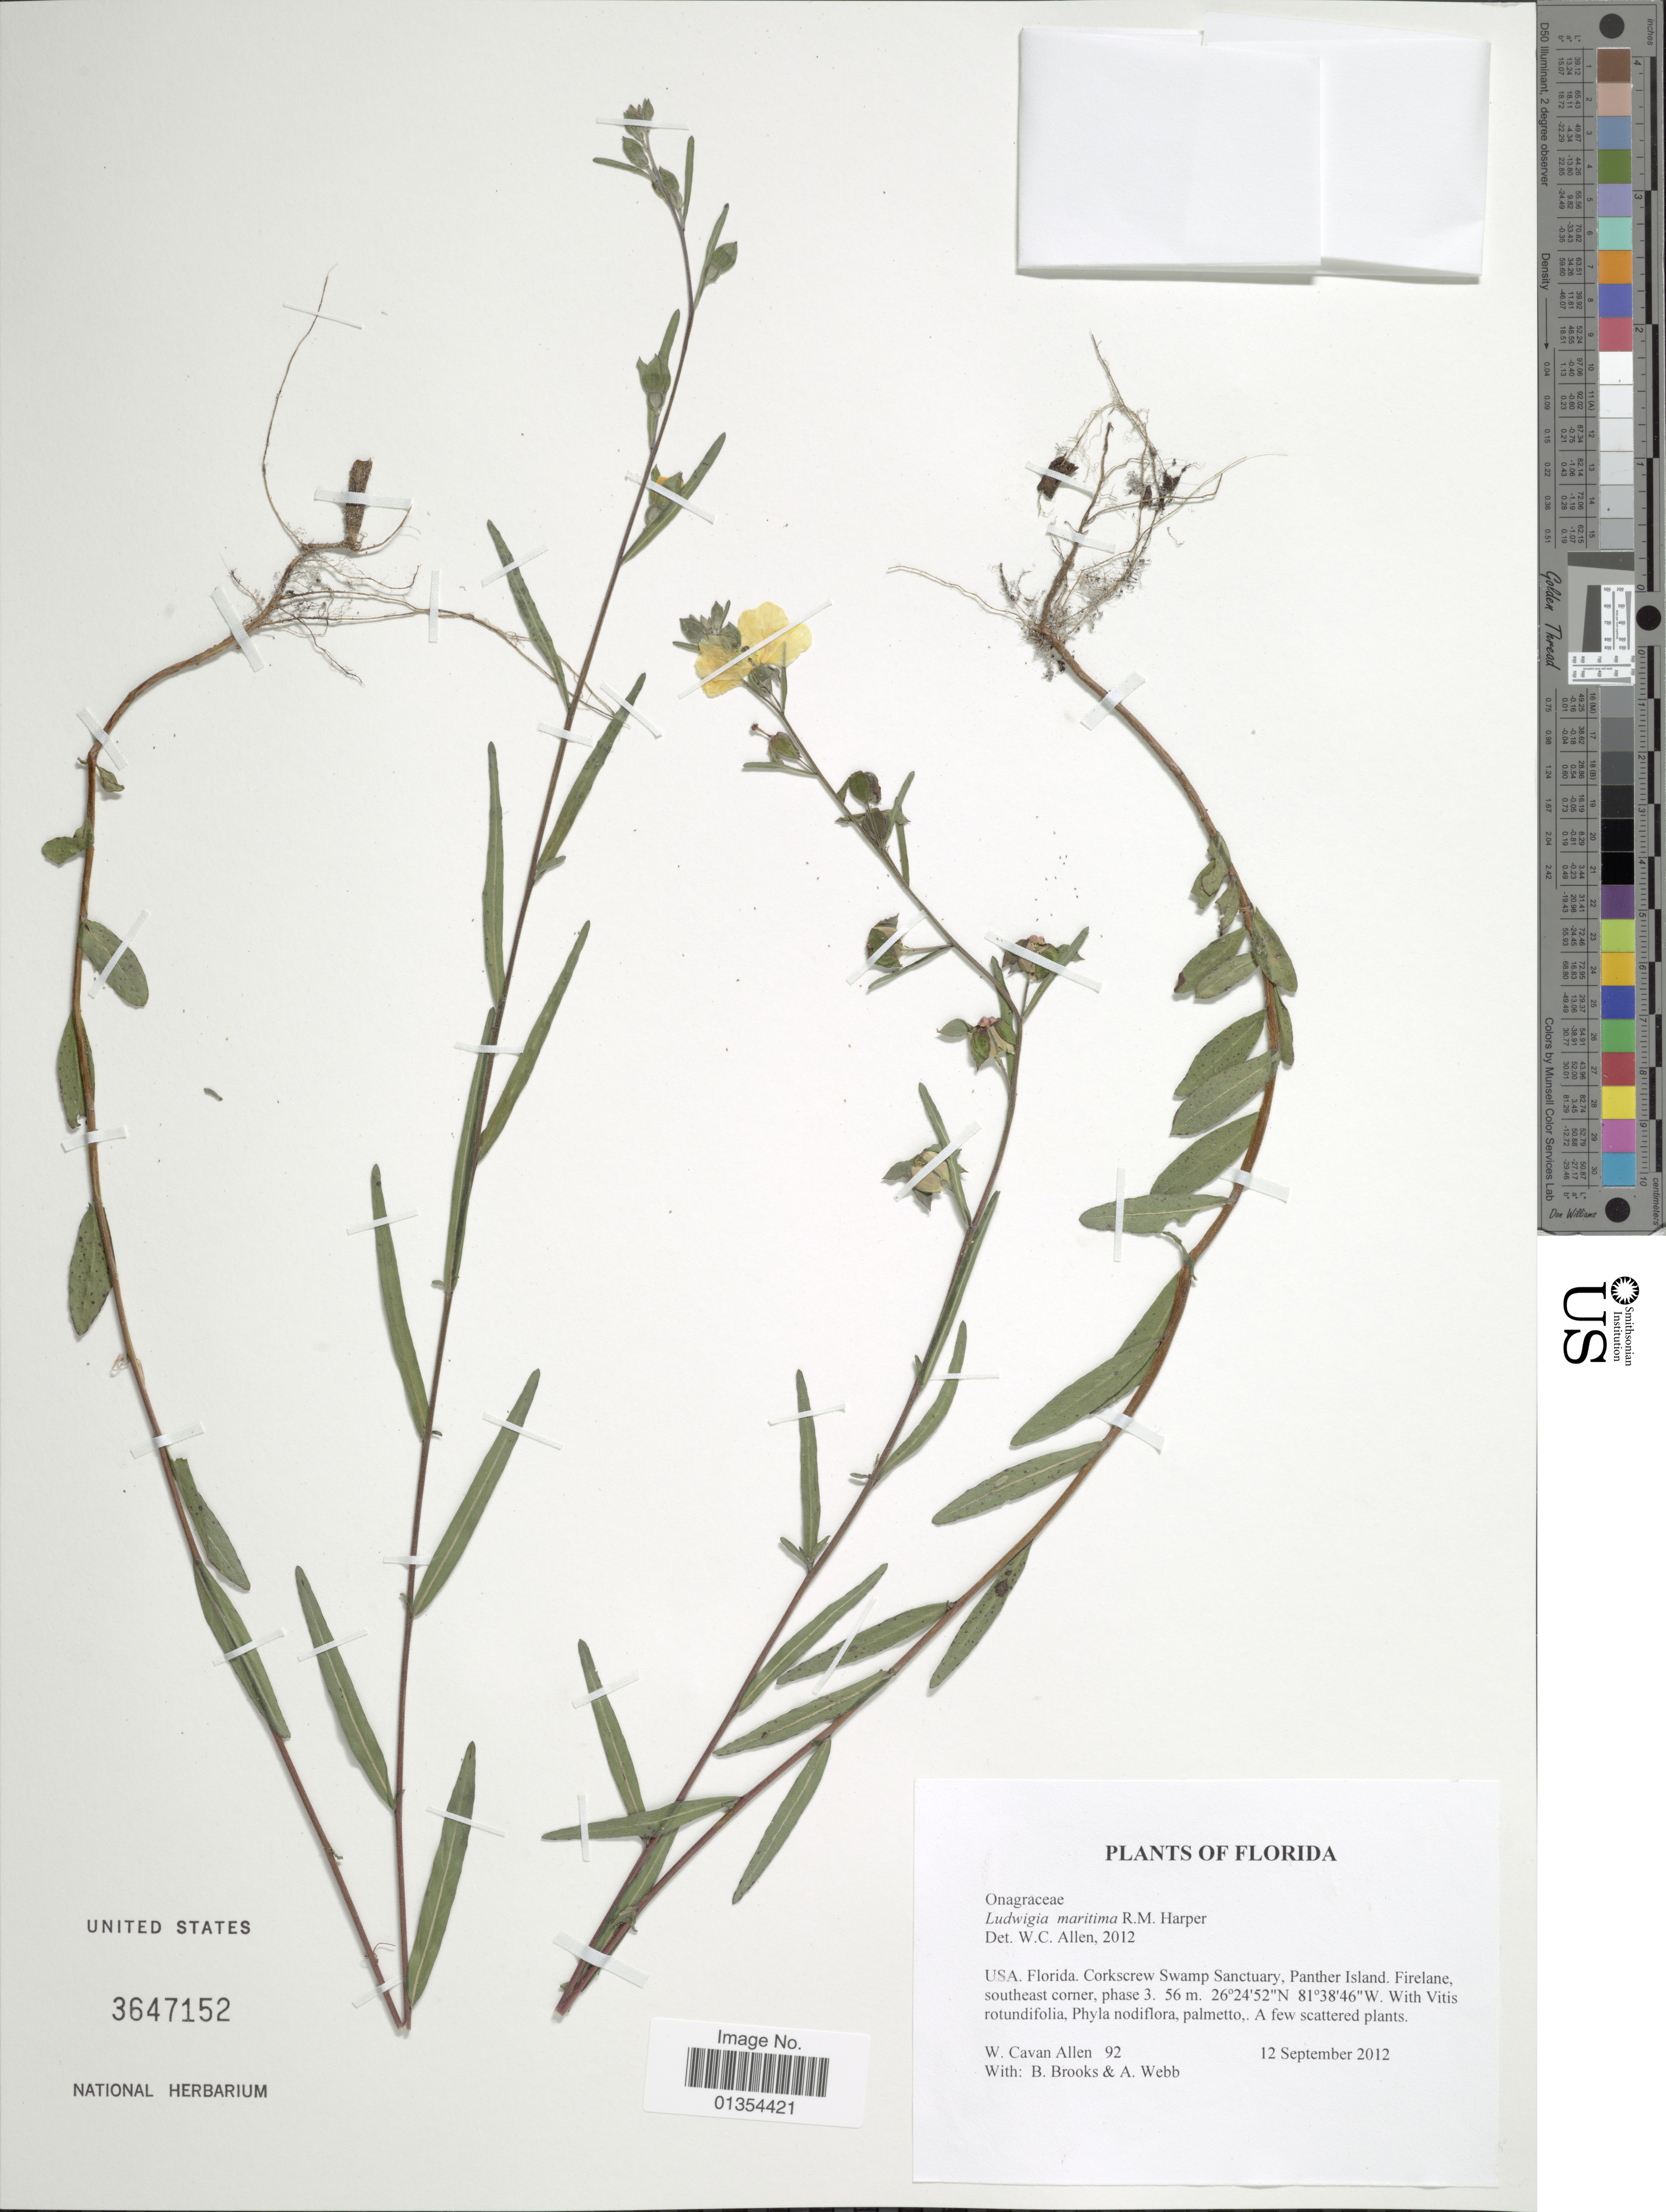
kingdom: Plantae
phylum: Tracheophyta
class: Magnoliopsida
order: Myrtales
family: Onagraceae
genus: Ludwigia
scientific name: Ludwigia maritima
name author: R.M. Harper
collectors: W. C. Allen, B. Brooks & A. Webb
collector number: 92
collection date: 2012-09-12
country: United States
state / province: Florida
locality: Corkscrew Swamp Sanctuary, Panther Island. Firelane, southeast corner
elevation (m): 56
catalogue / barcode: US 3647152